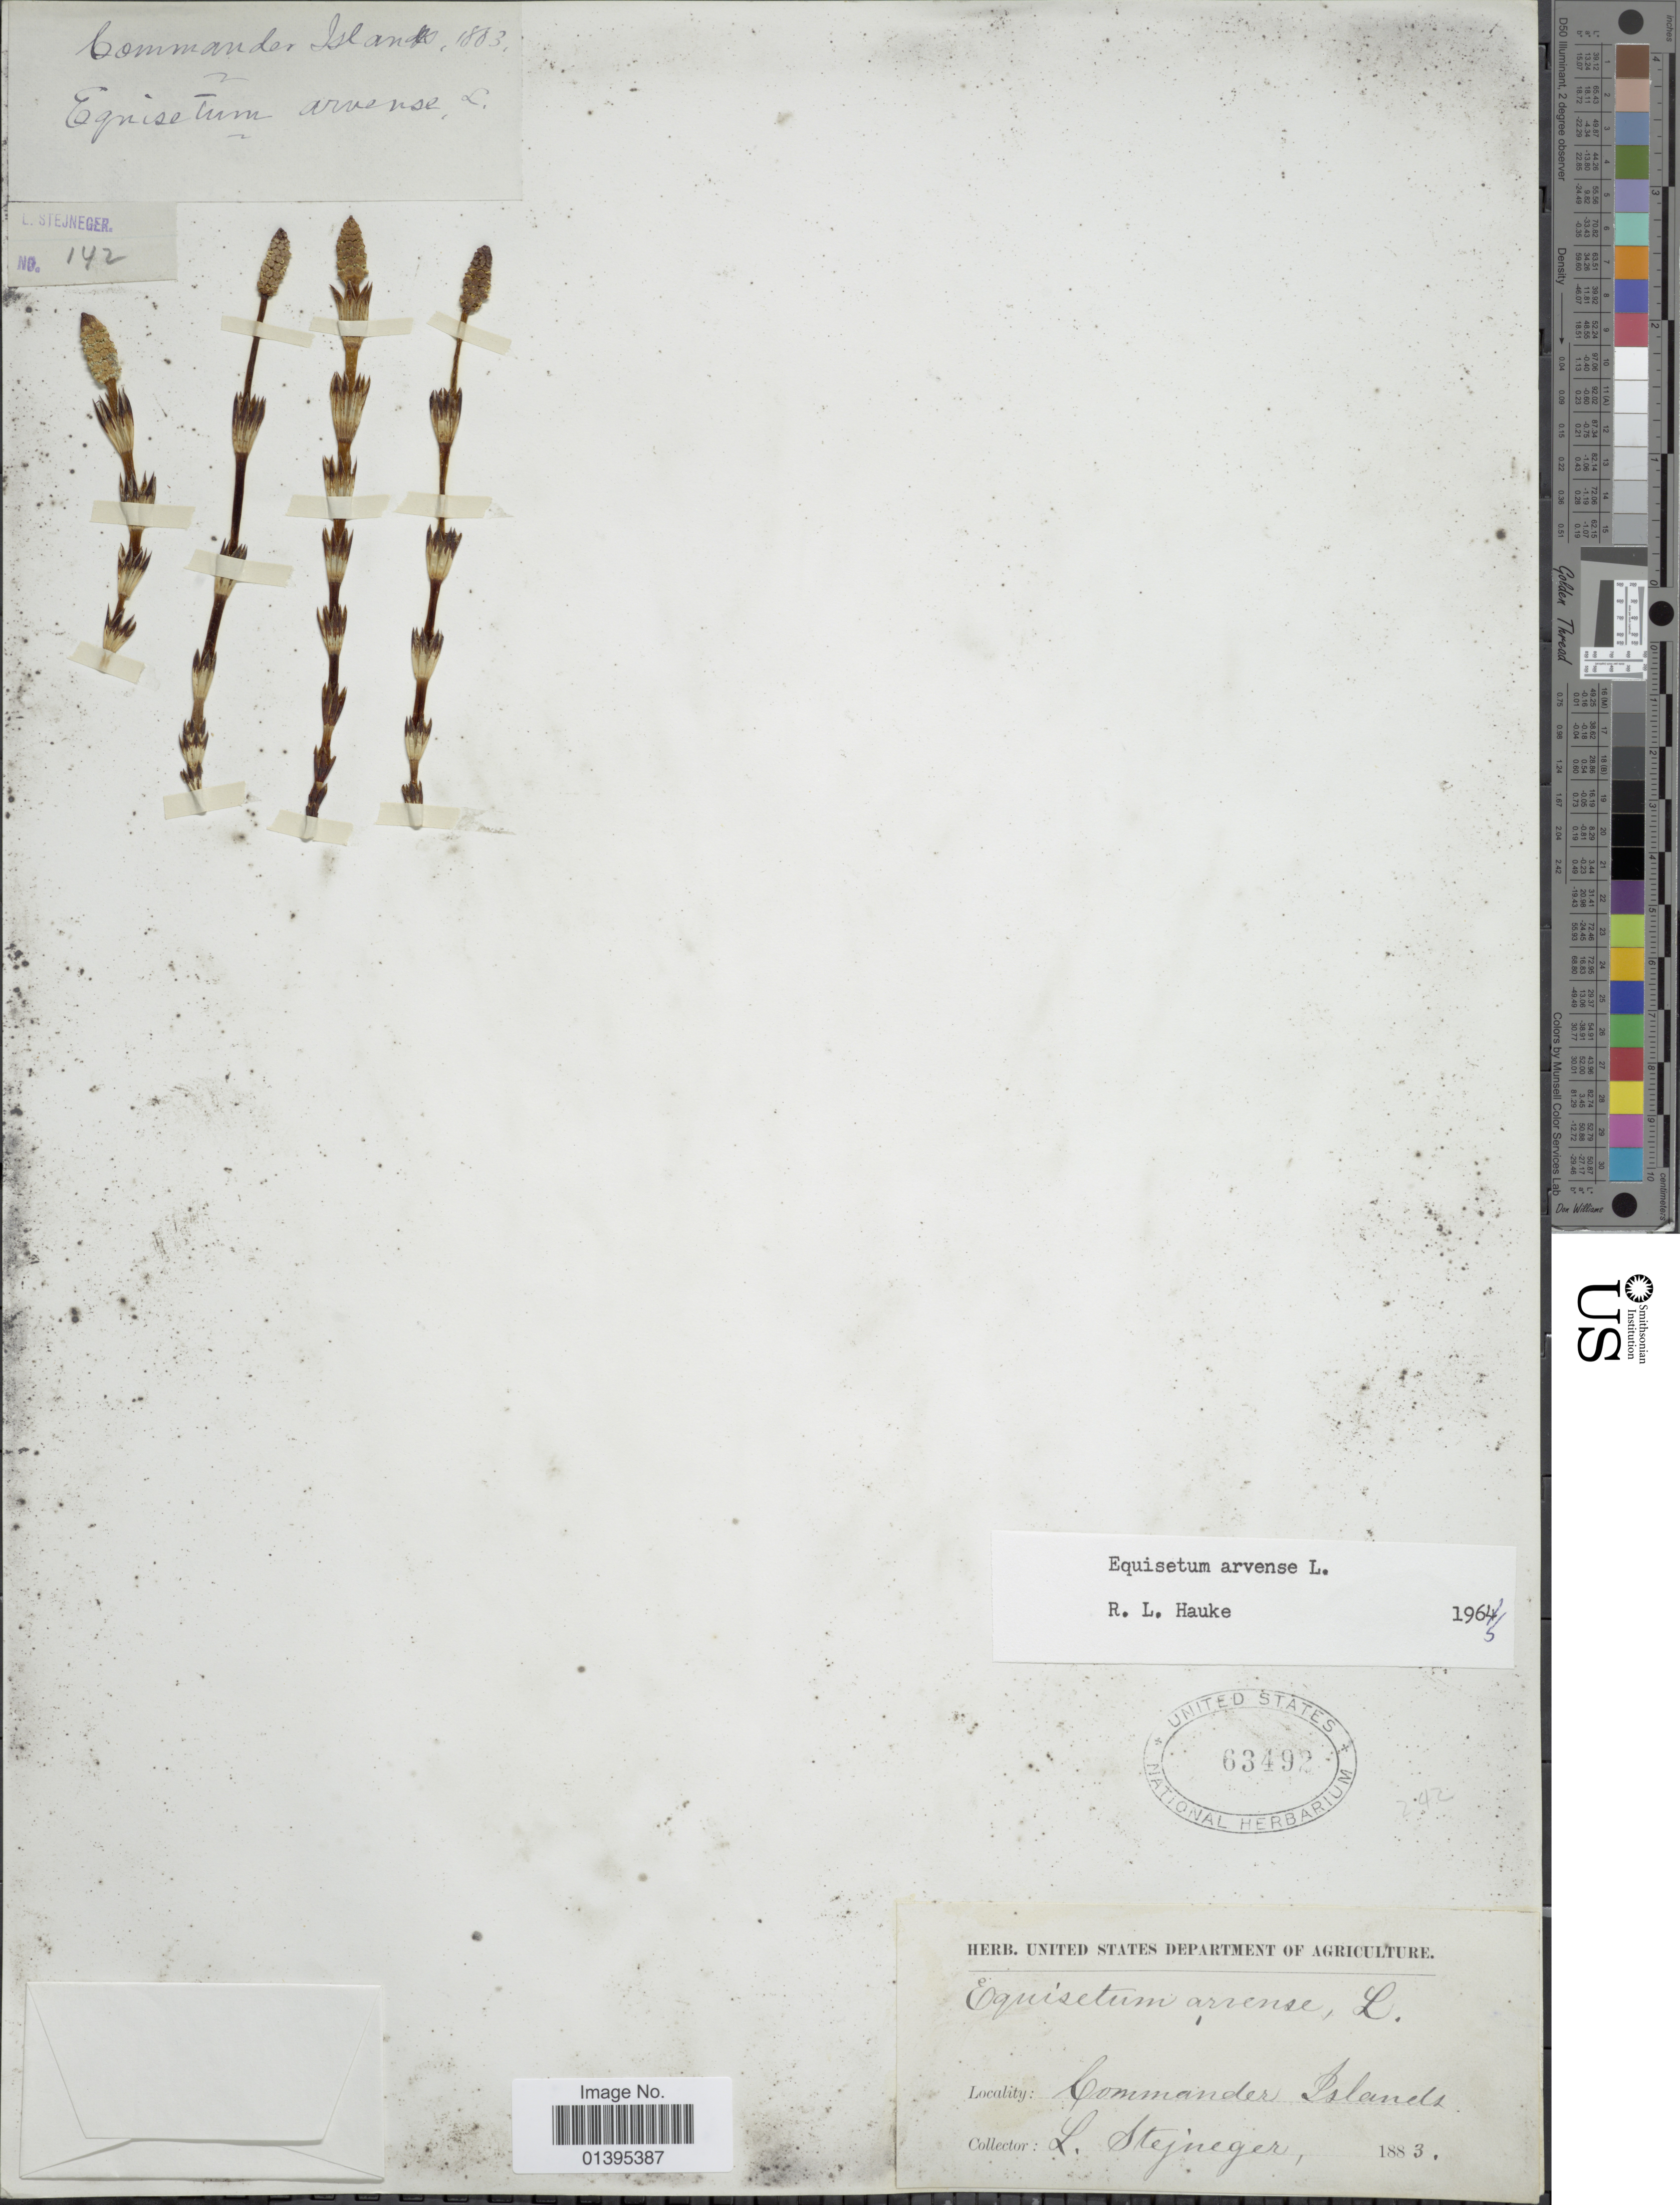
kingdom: Plantae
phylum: Tracheophyta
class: Polypodiopsida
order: Equisetales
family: Equisetaceae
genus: Equisetum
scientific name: Equisetum arvense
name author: L.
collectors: L. Stejneger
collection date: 1883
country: Russian Federation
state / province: Kamchatka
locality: Commander Islands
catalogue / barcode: US 63492